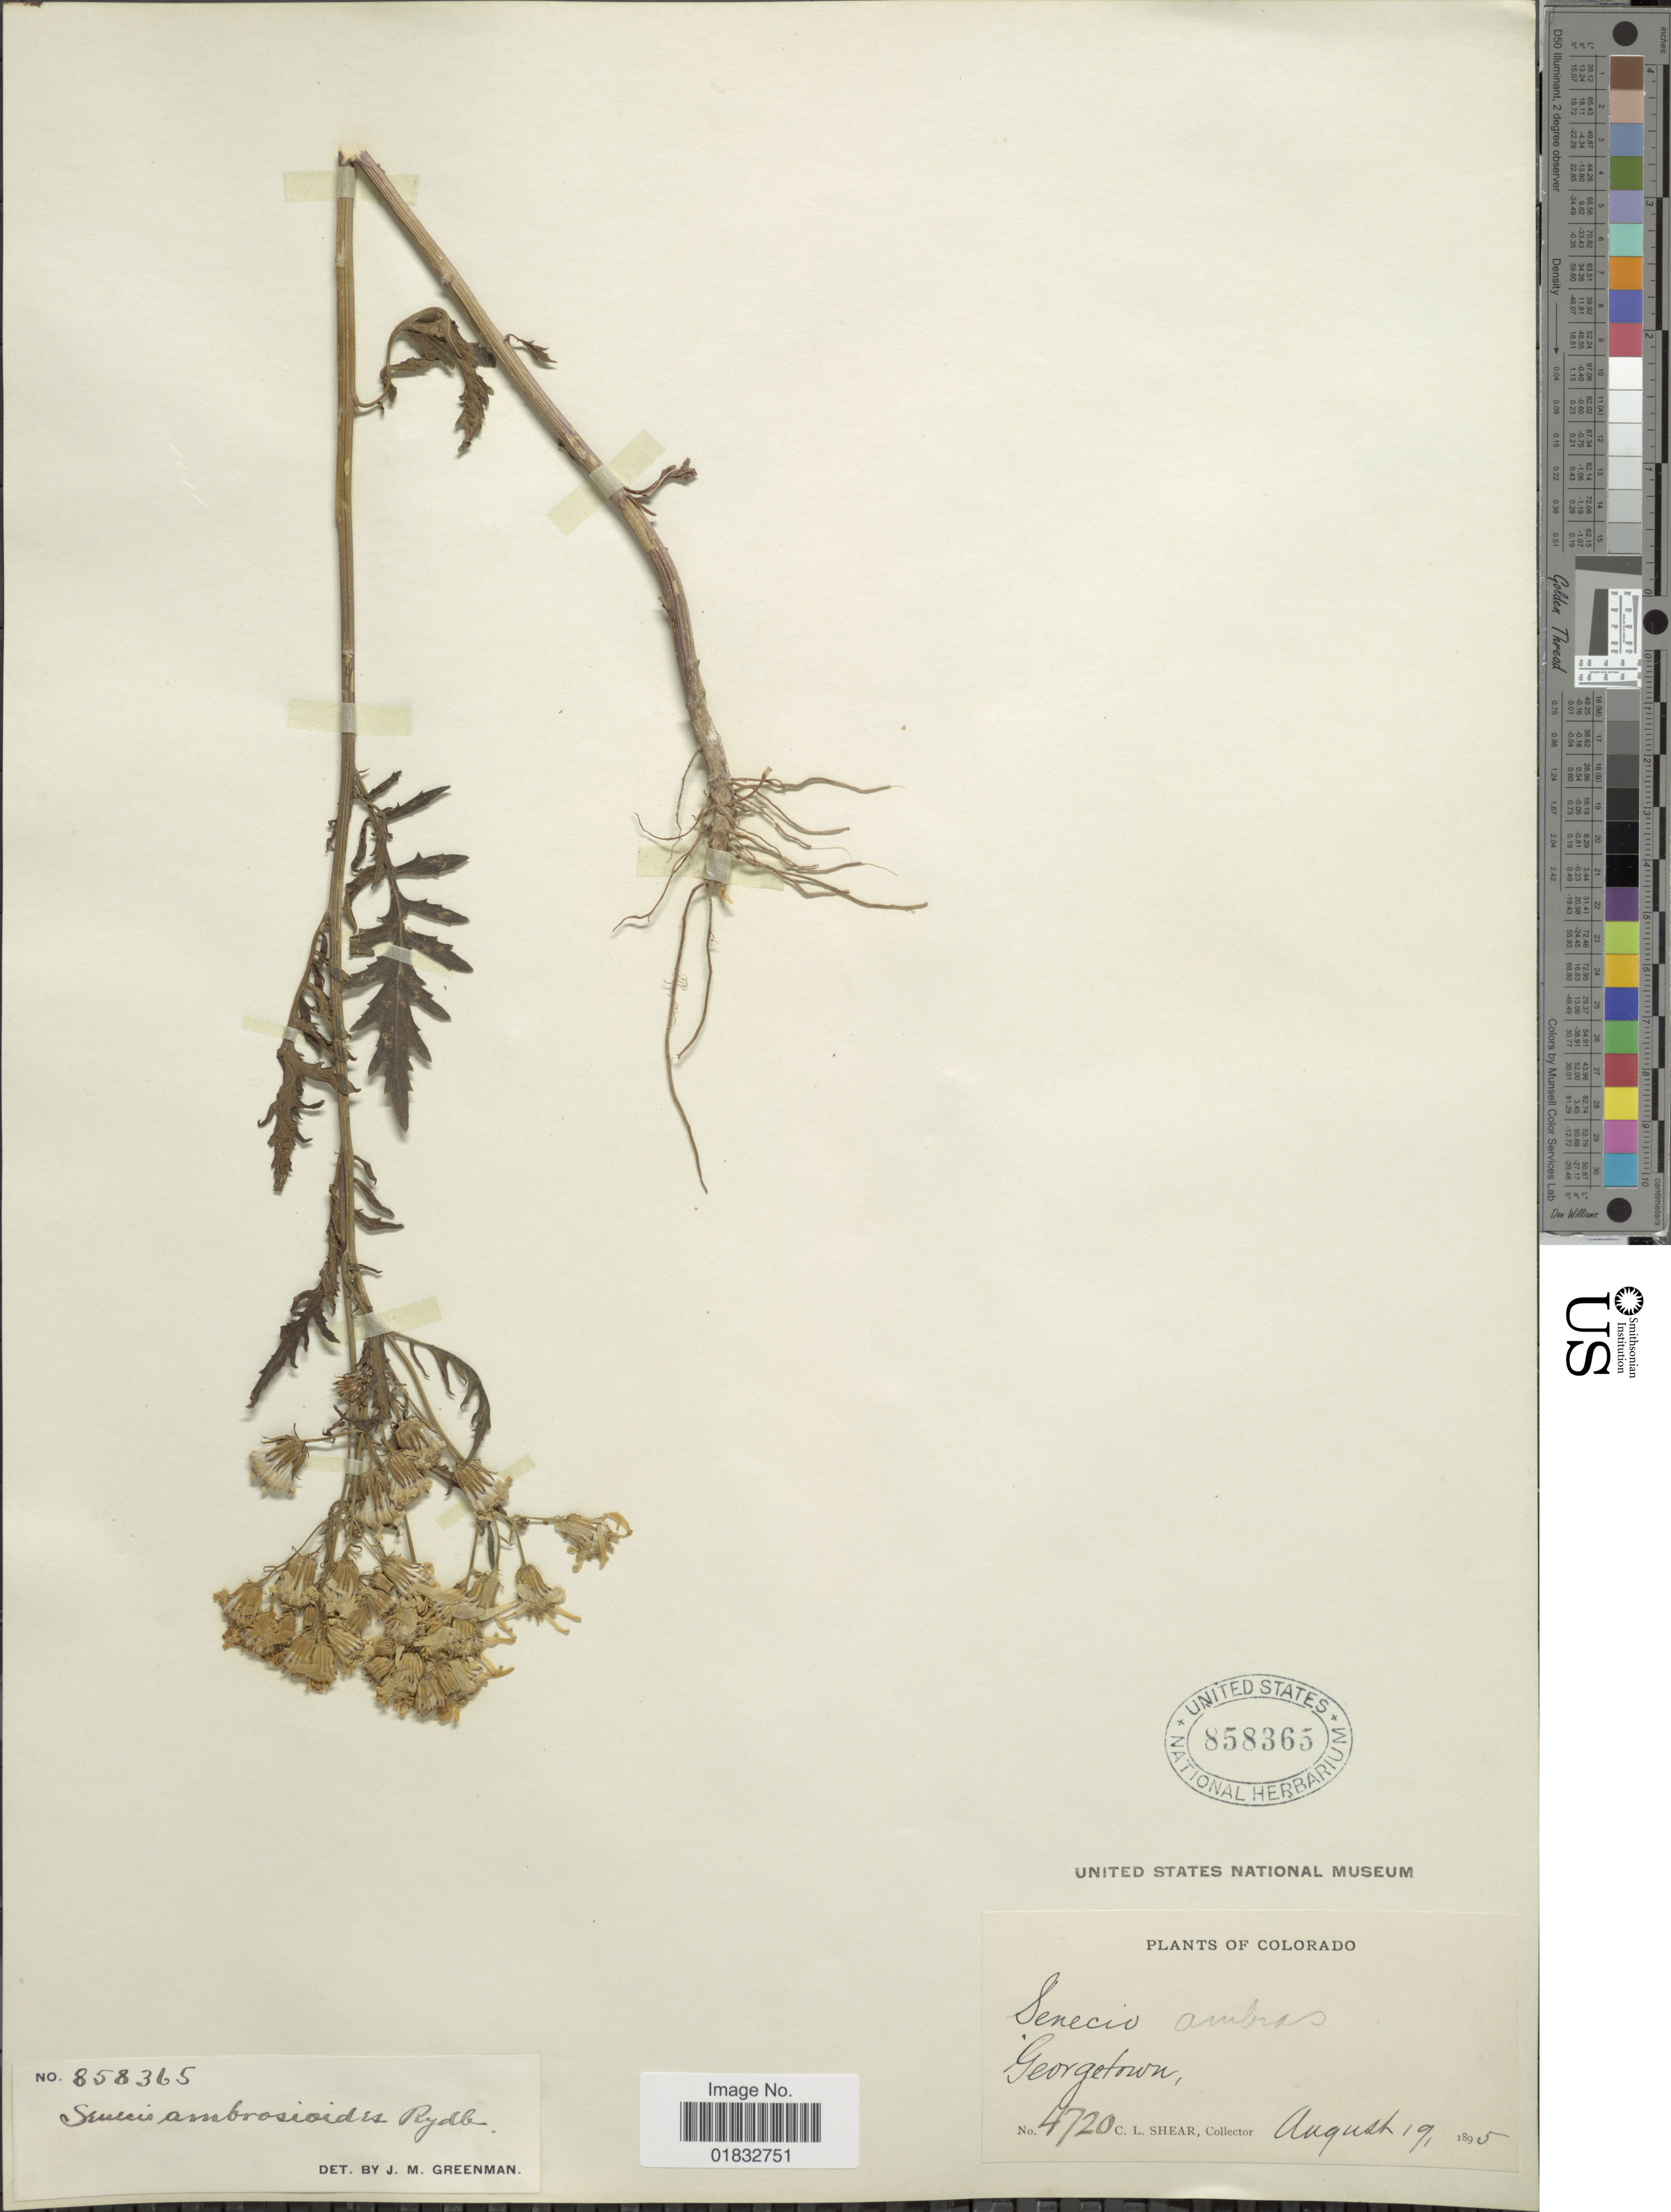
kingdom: Plantae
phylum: Tracheophyta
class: Magnoliopsida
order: Asterales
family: Asteraceae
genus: Senecio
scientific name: Senecio eremophilus var. kingii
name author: (Rydb.) Greenm.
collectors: C. L. Shear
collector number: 4720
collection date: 1895-08-19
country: United States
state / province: Colorado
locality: Georgetown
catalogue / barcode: US 858365